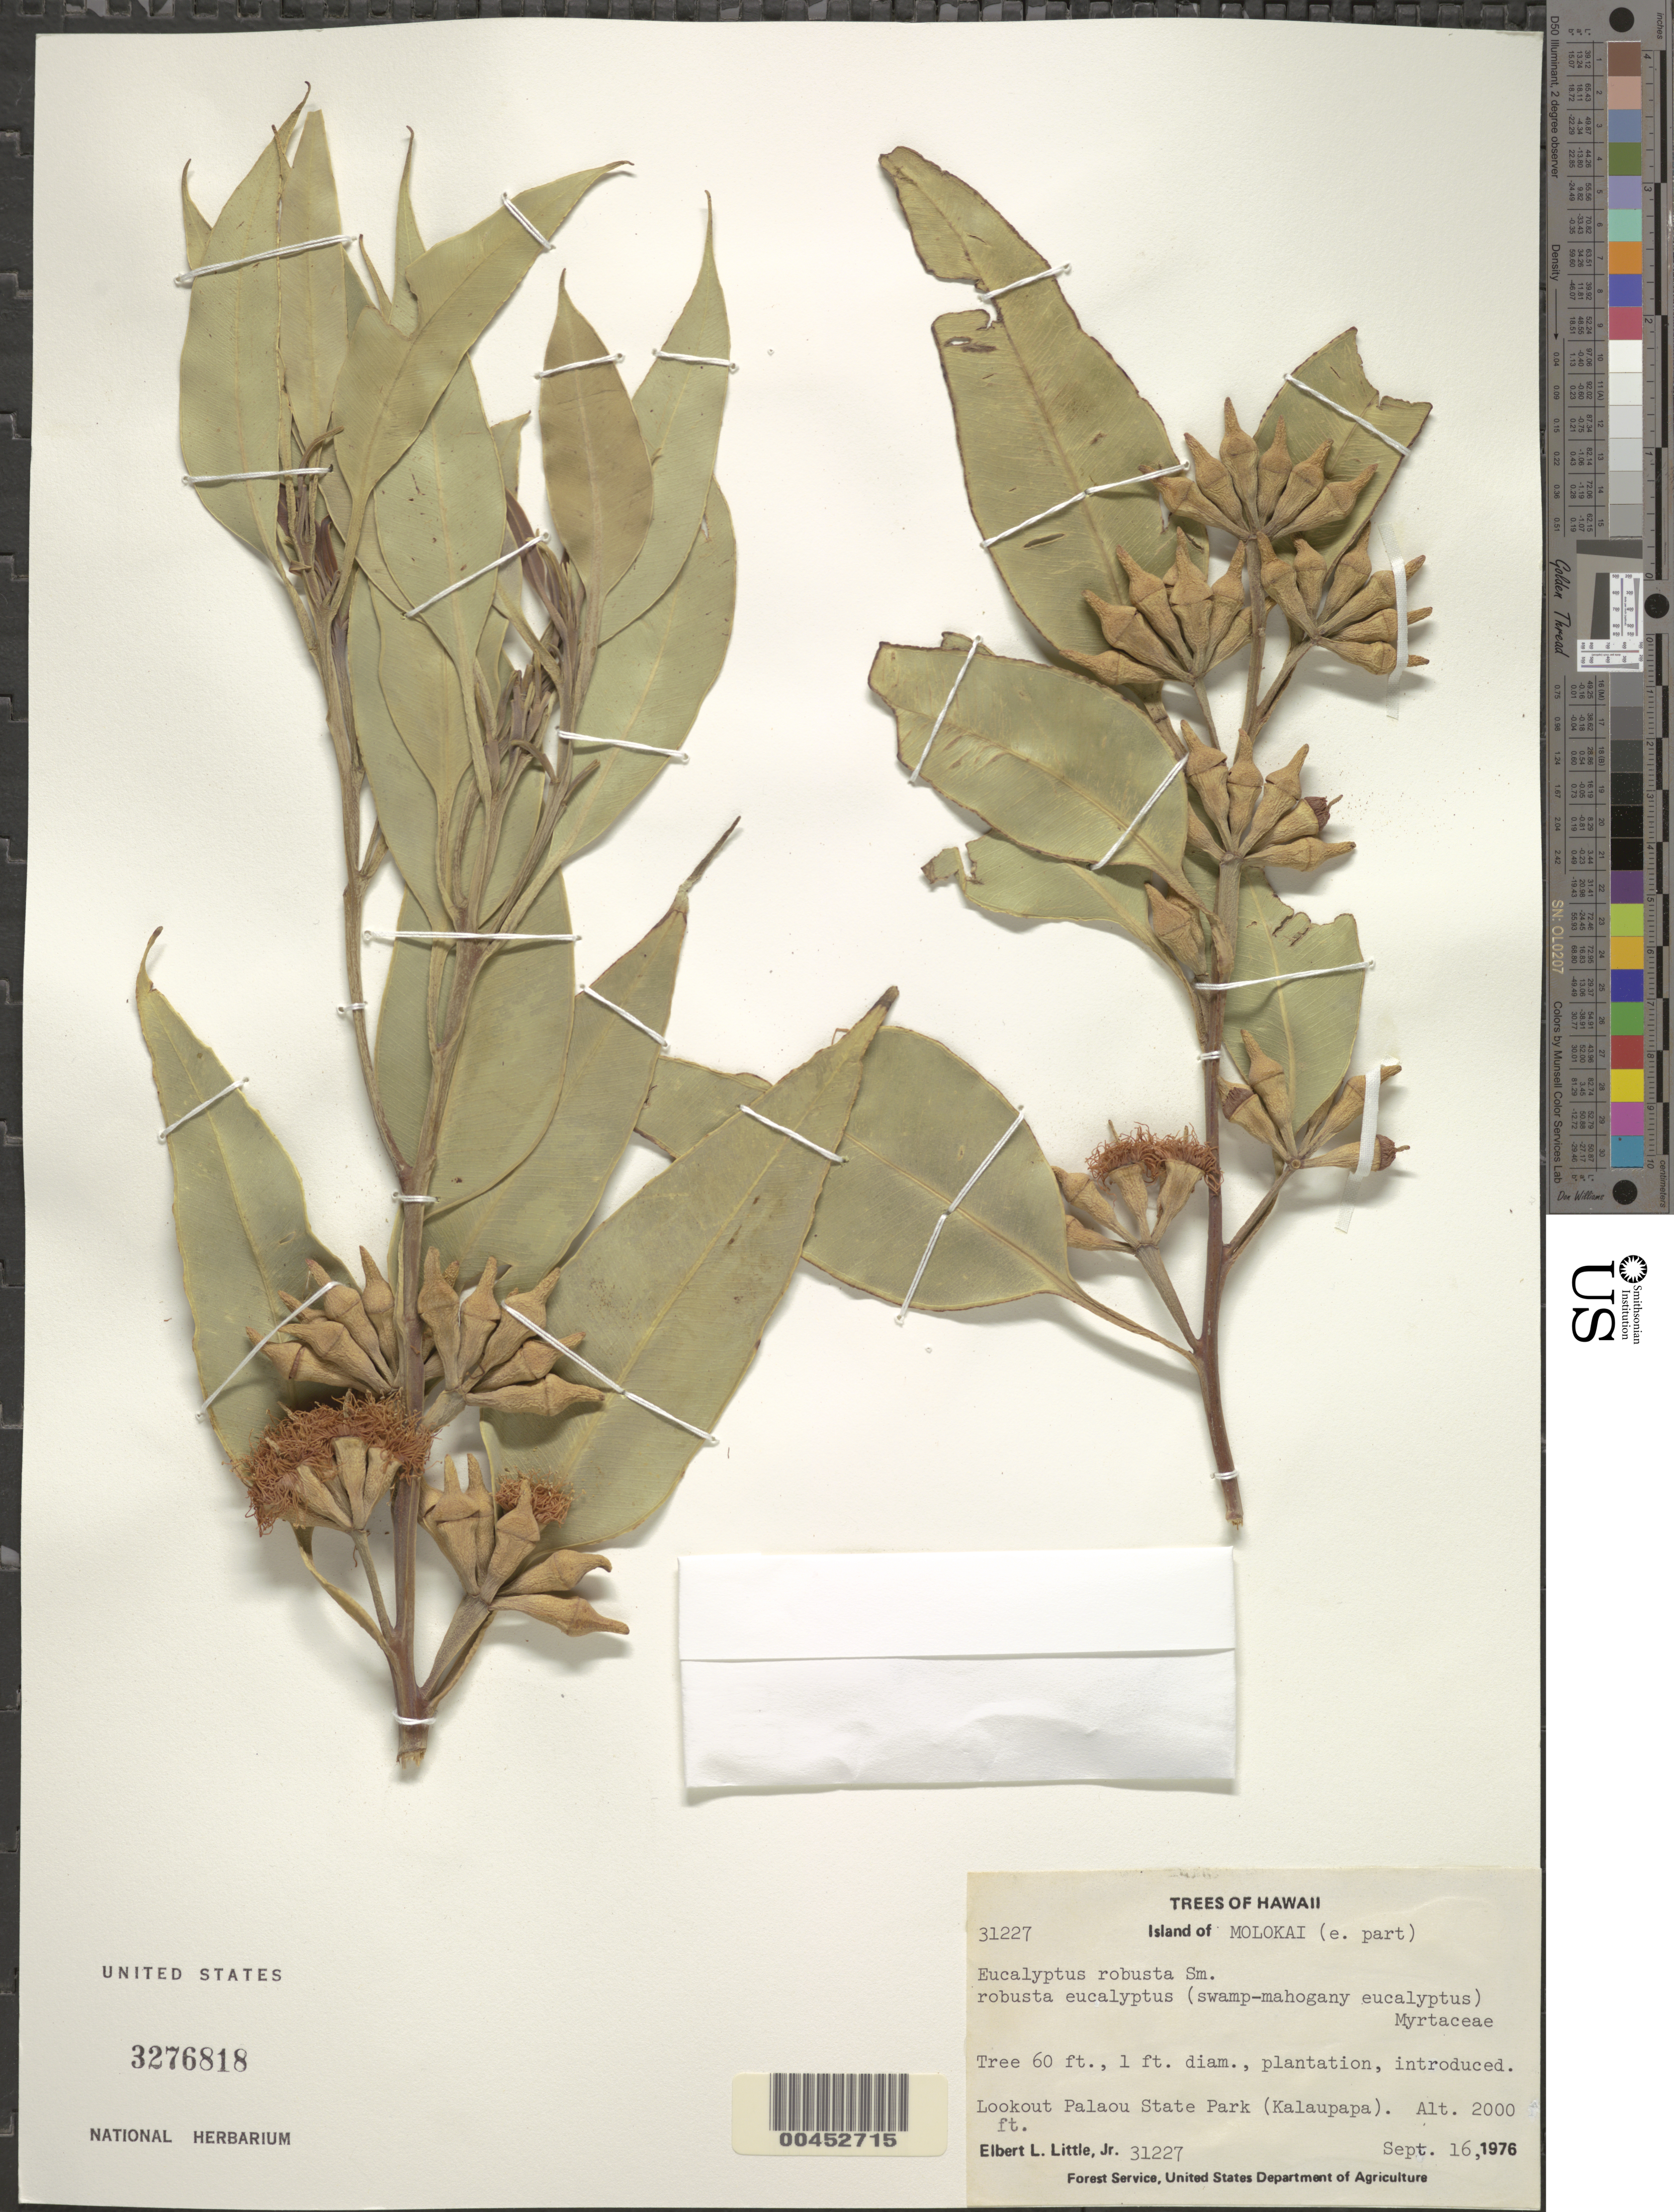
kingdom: Plantae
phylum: Tracheophyta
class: Magnoliopsida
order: Myrtales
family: Myrtaceae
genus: Eucalyptus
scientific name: Eucalyptus robusta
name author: Sm.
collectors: E. L. Little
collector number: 31227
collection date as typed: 16 Sep 1976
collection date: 1976-09-16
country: United States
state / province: Hawaii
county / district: Maui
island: Moloka'i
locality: E part of Molokai, Lookout Palaou State Park (Kalaupapa)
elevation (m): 610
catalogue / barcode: US 3276818